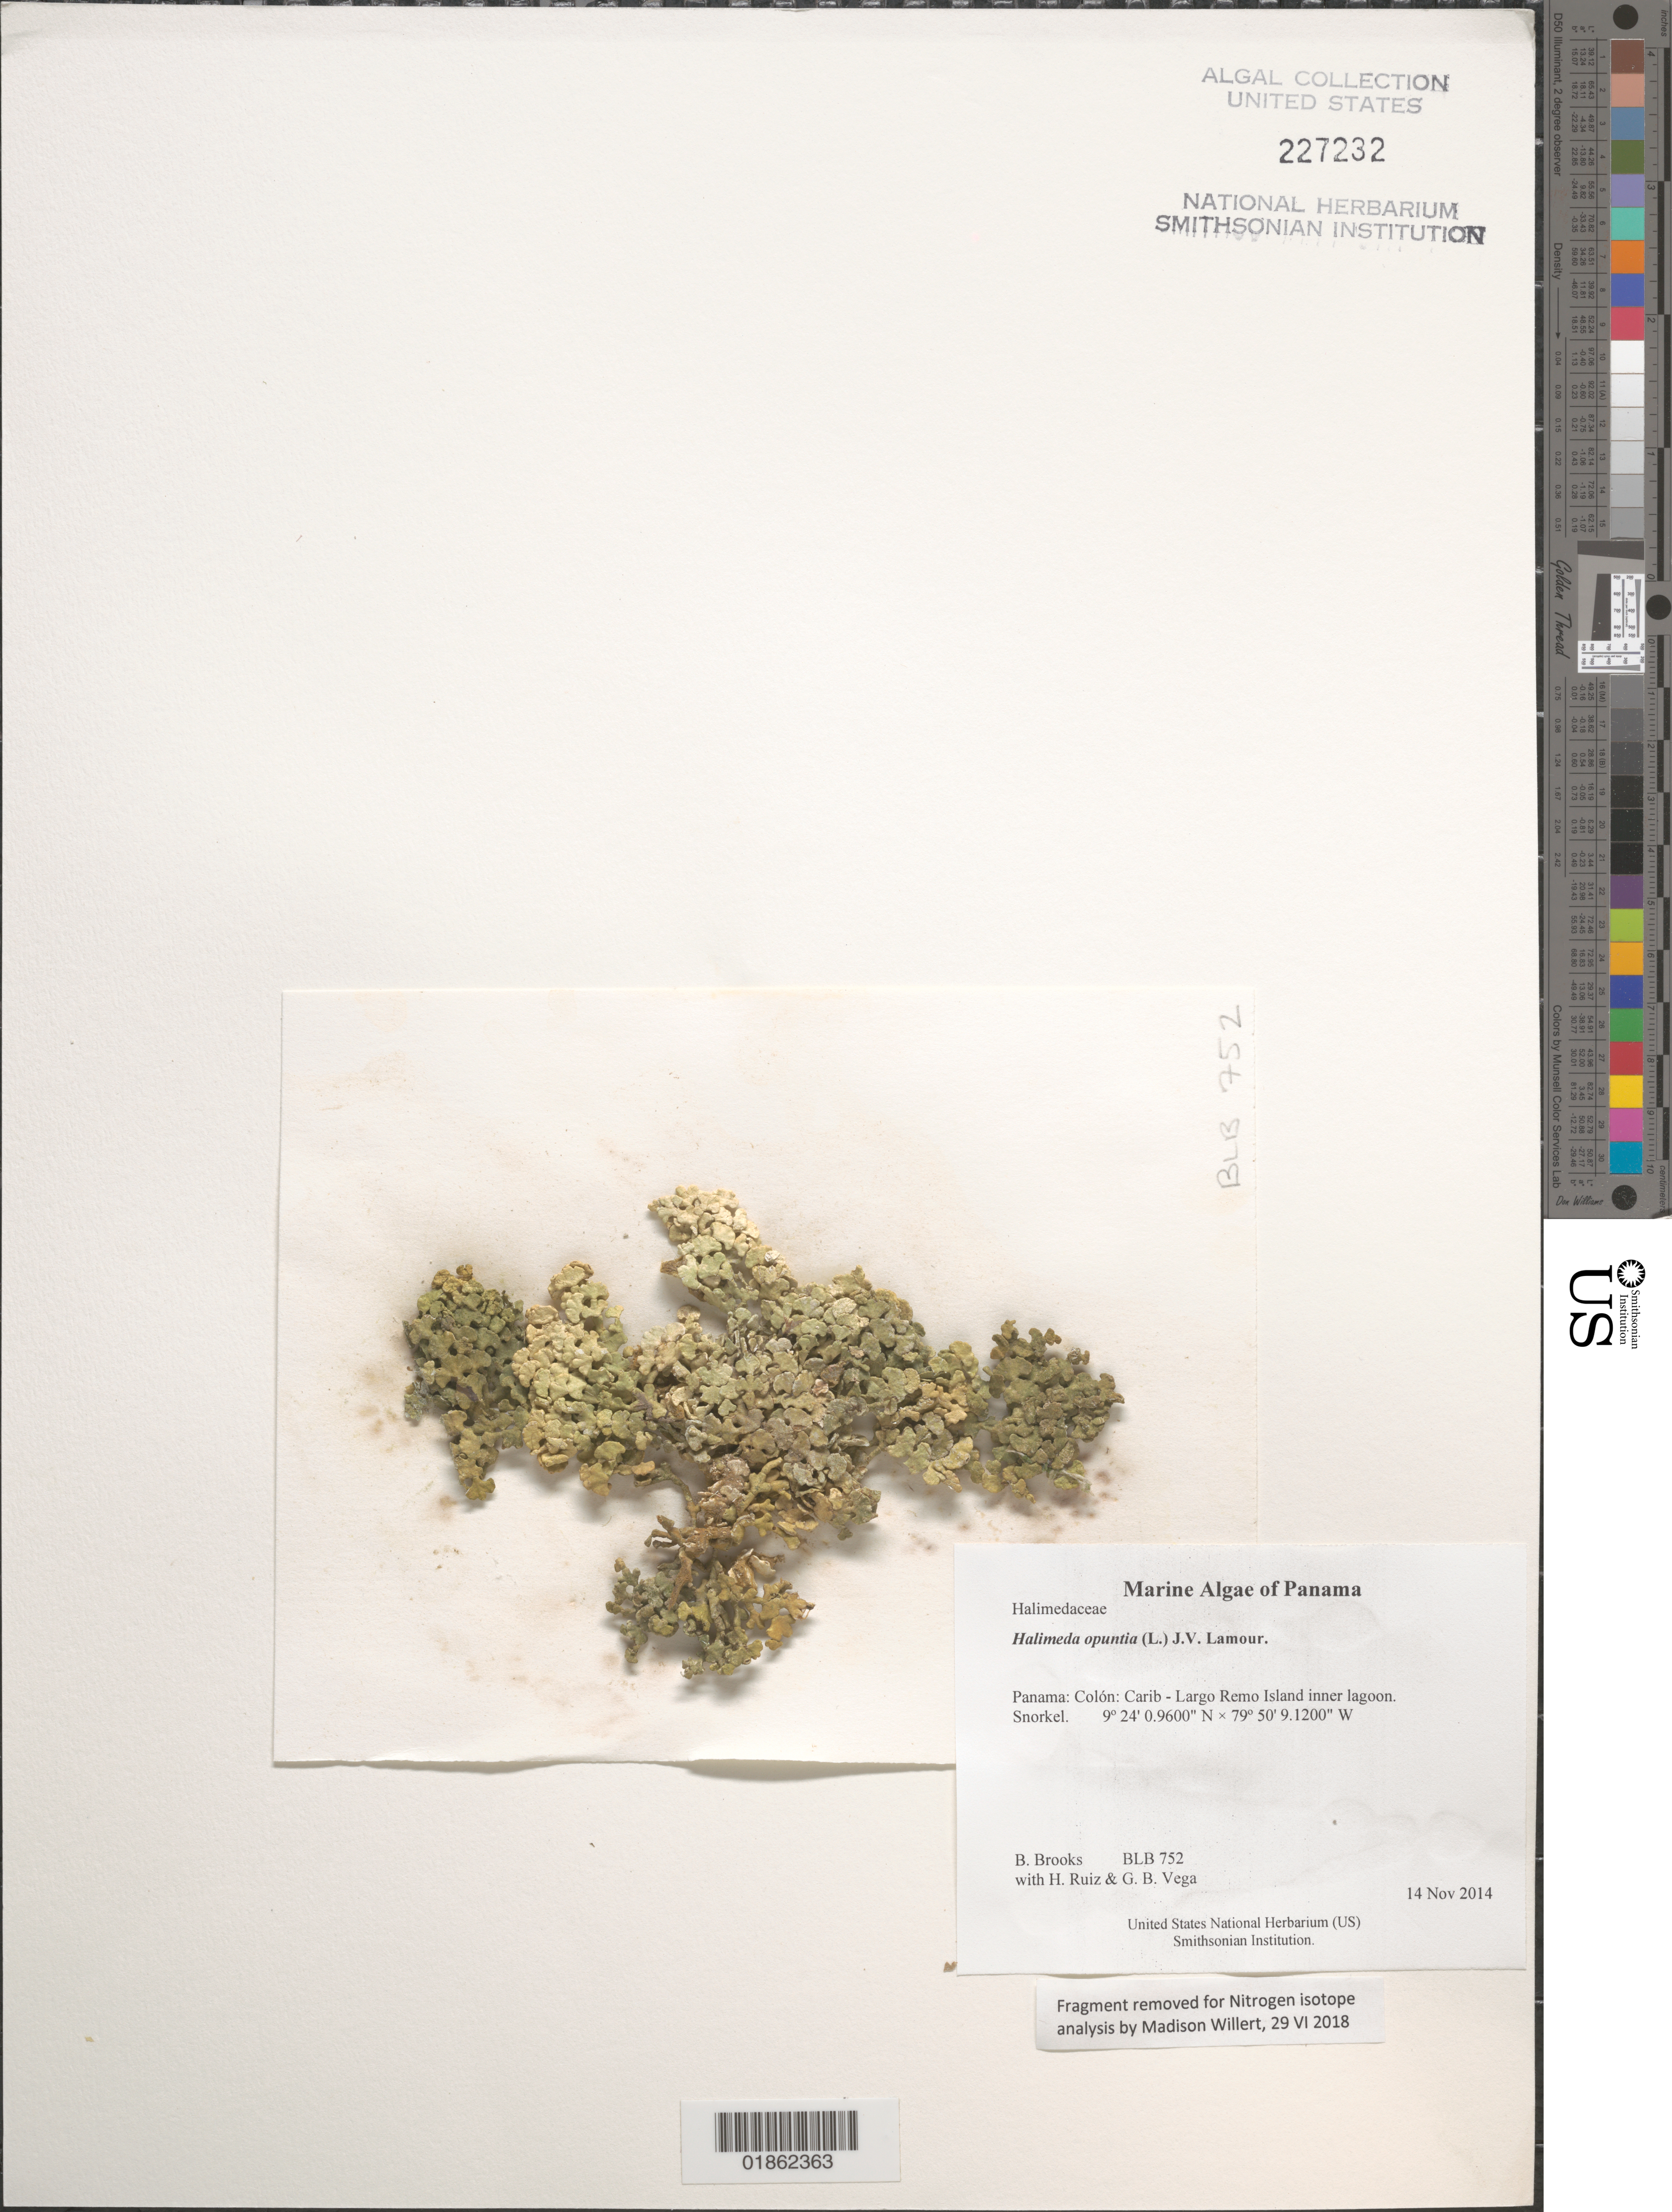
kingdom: Plantae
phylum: Chlorophyta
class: Ulvophyceae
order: Bryopsidales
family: Halimedaceae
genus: Halimeda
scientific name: Halimeda opuntia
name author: (L.) J.V.Lamouroux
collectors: B. Brooks, H. Ruiz & G. B. Vega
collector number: BLB 752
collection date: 2014-11-14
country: Panama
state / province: Colón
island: Largo Remo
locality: Carib - Largo Remo Island inner lagoon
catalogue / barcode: US 227232